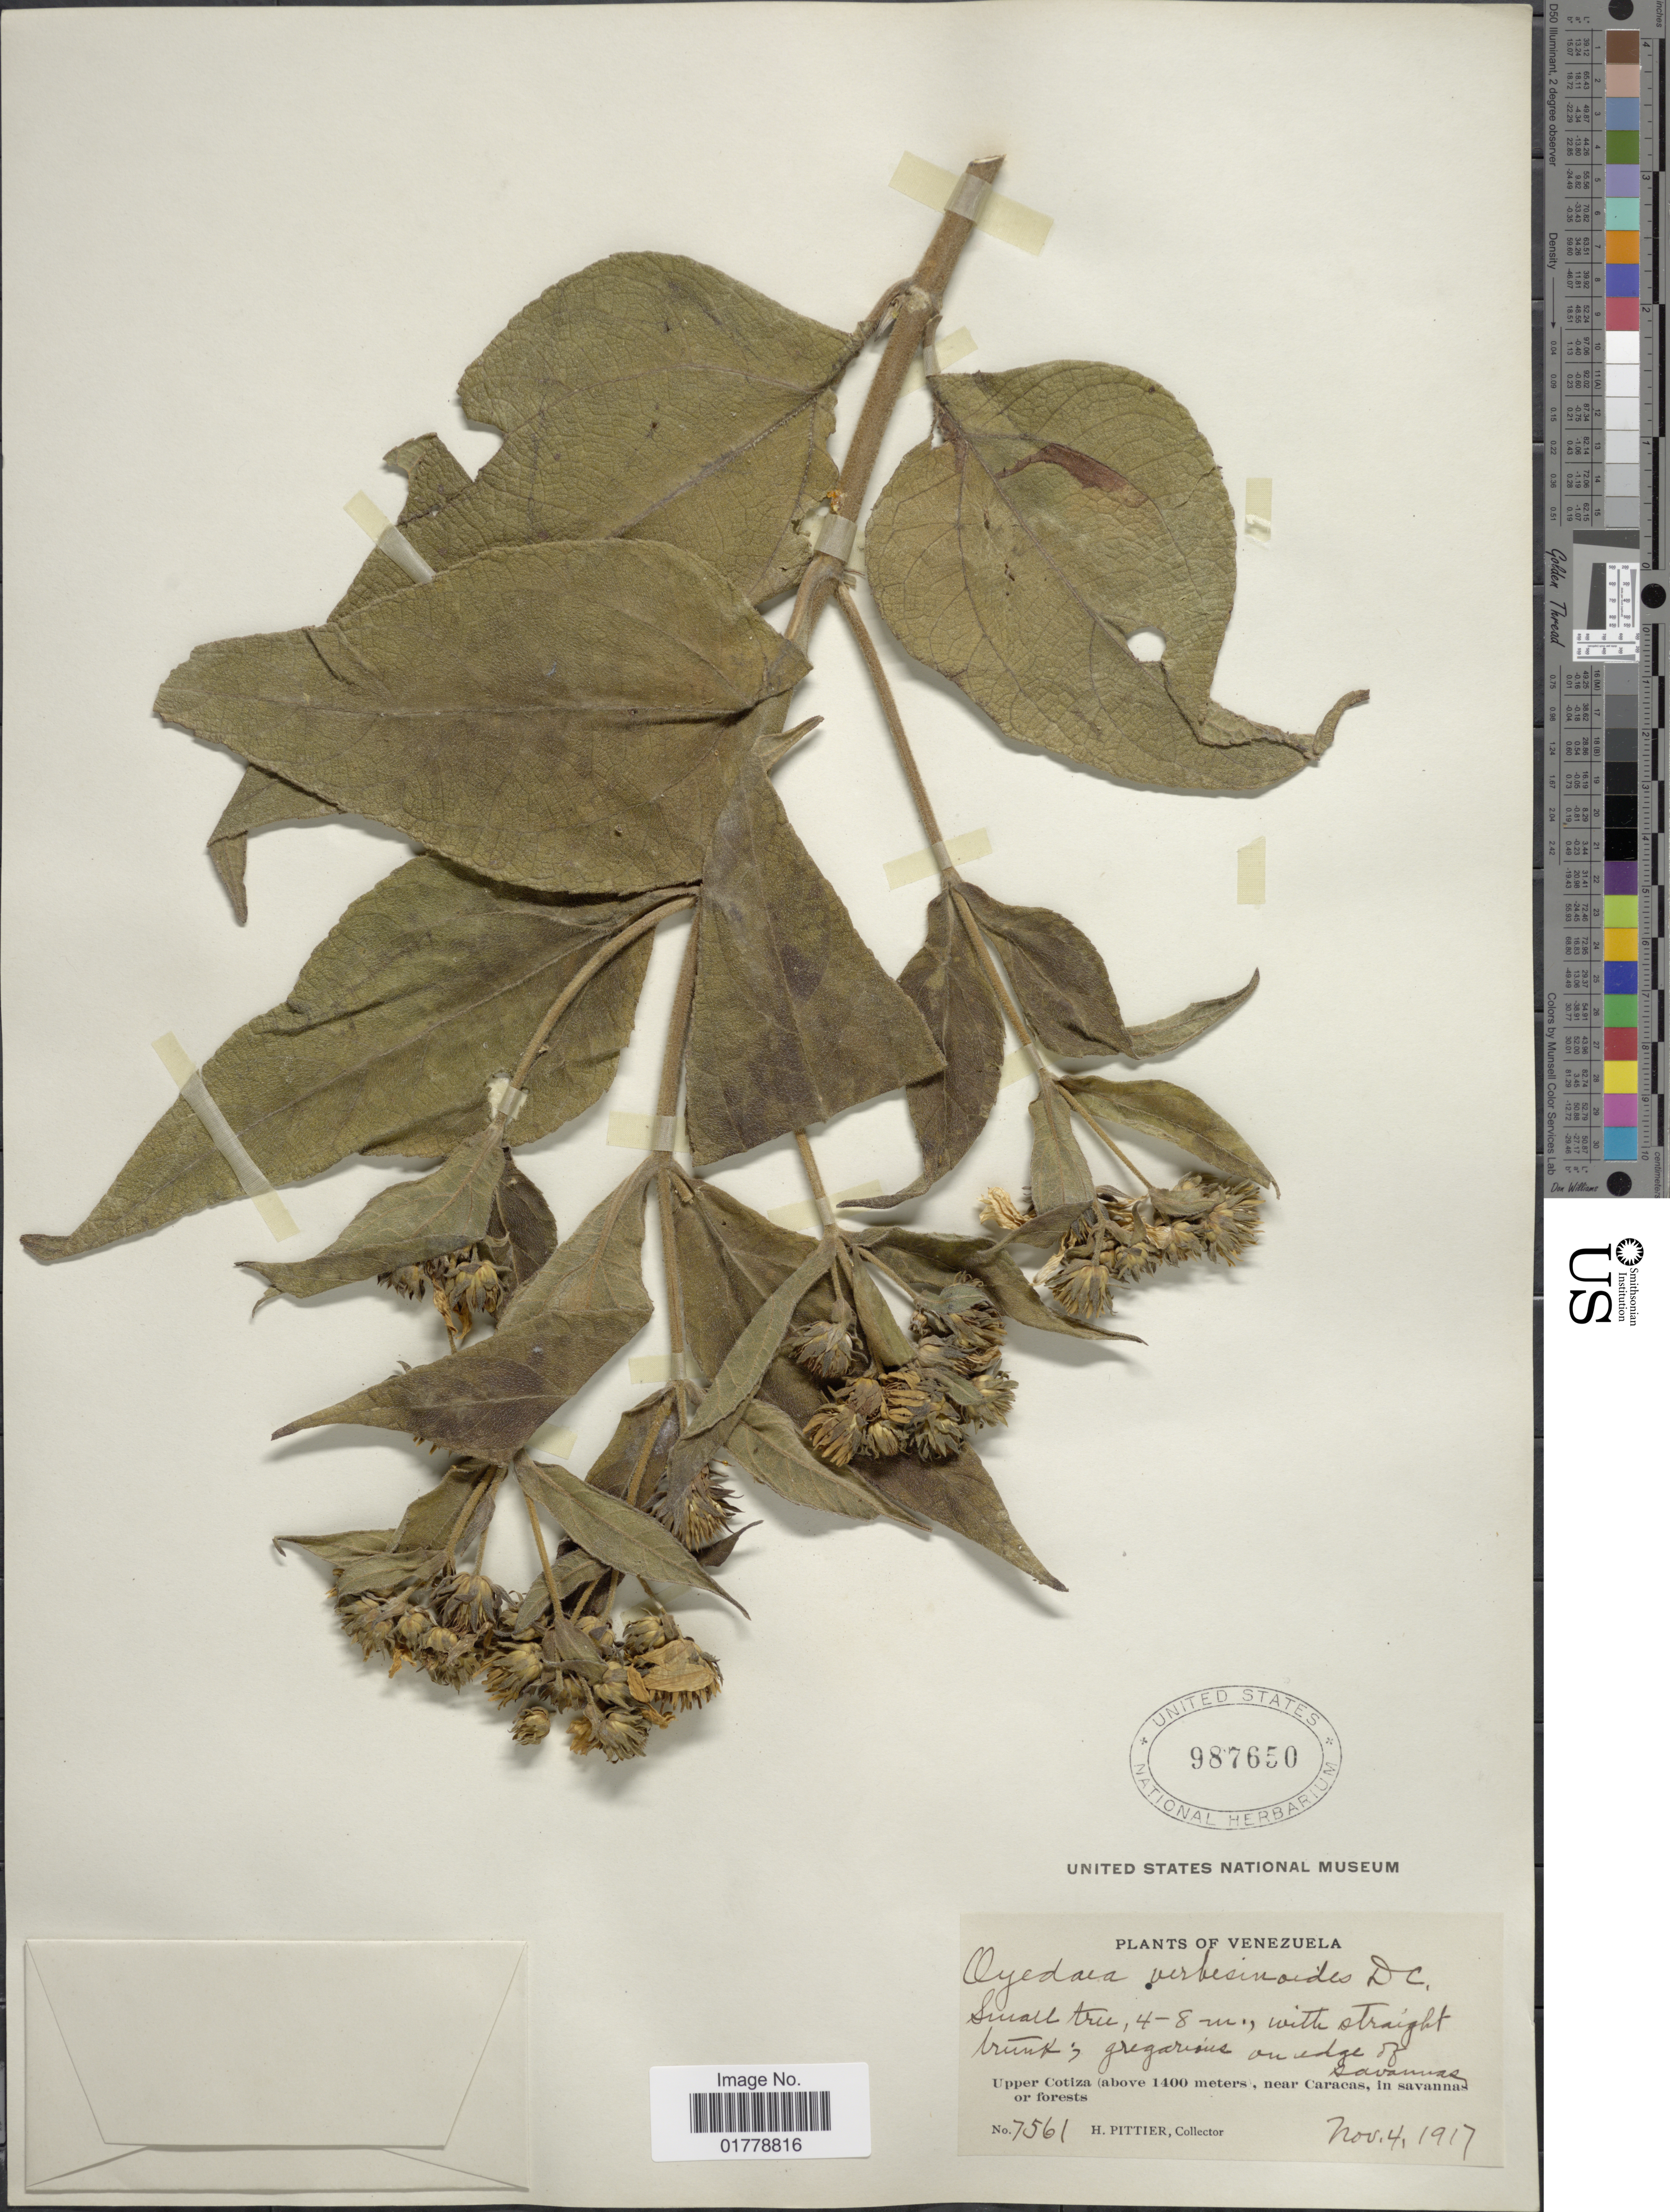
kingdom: Plantae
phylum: Tracheophyta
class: Magnoliopsida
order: Asterales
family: Asteraceae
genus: Oyedaea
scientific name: Oyedaea verbesinoides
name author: DC.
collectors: H. F. Pittier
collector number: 7561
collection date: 1917-11-04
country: Venezuela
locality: Upper Cotiza (above 1400 meters), near Caracas, in savannas or forests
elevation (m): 1400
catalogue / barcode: US 987650